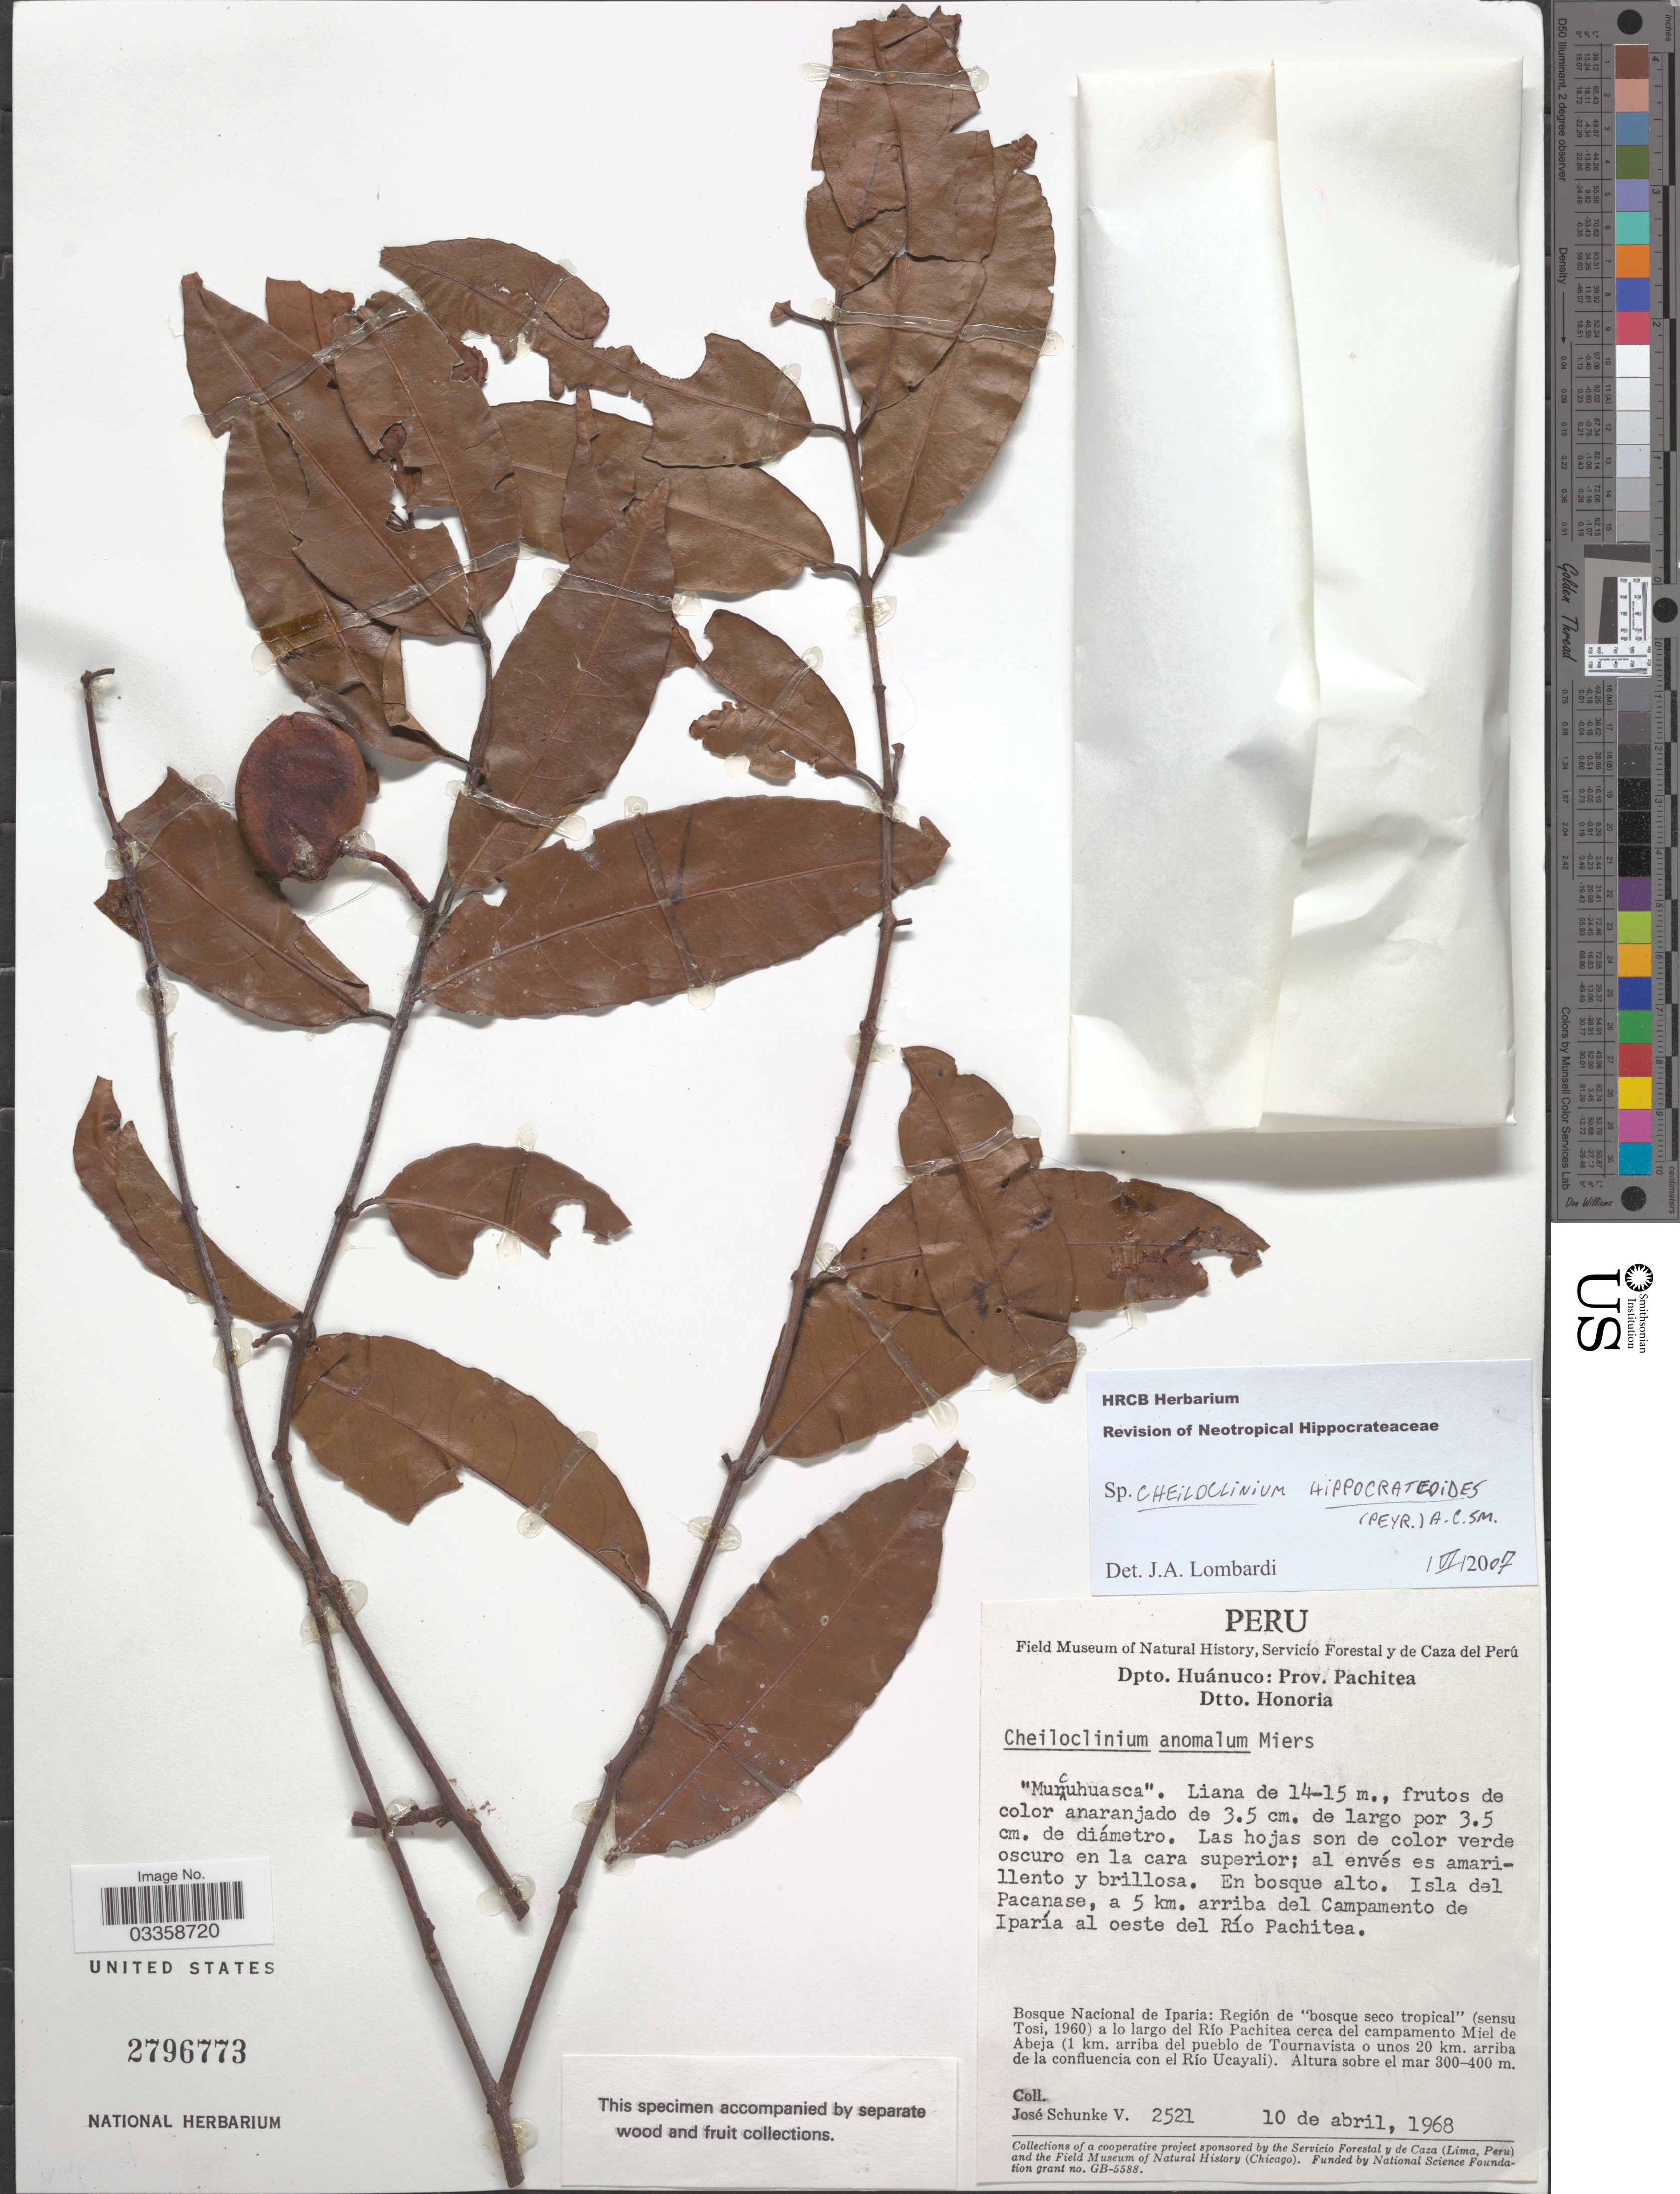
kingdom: Plantae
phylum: Tracheophyta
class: Magnoliopsida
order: Celastrales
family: Celastraceae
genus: Cheiloclinium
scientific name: Cheiloclinium hippocrateoides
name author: (Peyr.) A.C. Sm.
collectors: J. Schunke Vigo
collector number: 2521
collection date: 1968-04-10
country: Peru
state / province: Huánuco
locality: Dpto. Huánuco: Prov. Pachitea, Dtto. Honoria. Isla del Pacanase, a 5 km. arriba del Campamento de Iparía al oeste del Río Pachitea. Bosque Nacional de Iparia: Región de "bosque seco tropical" (sensu Tosi, 1960) a lo largo del Río Pachitea cerca del campamento Miel de Abeja (1 km. arriba del pueblo de Tournavista o unos 20 km. arriba de la confluencia con el Río Ucayali).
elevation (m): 300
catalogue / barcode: US 2796773